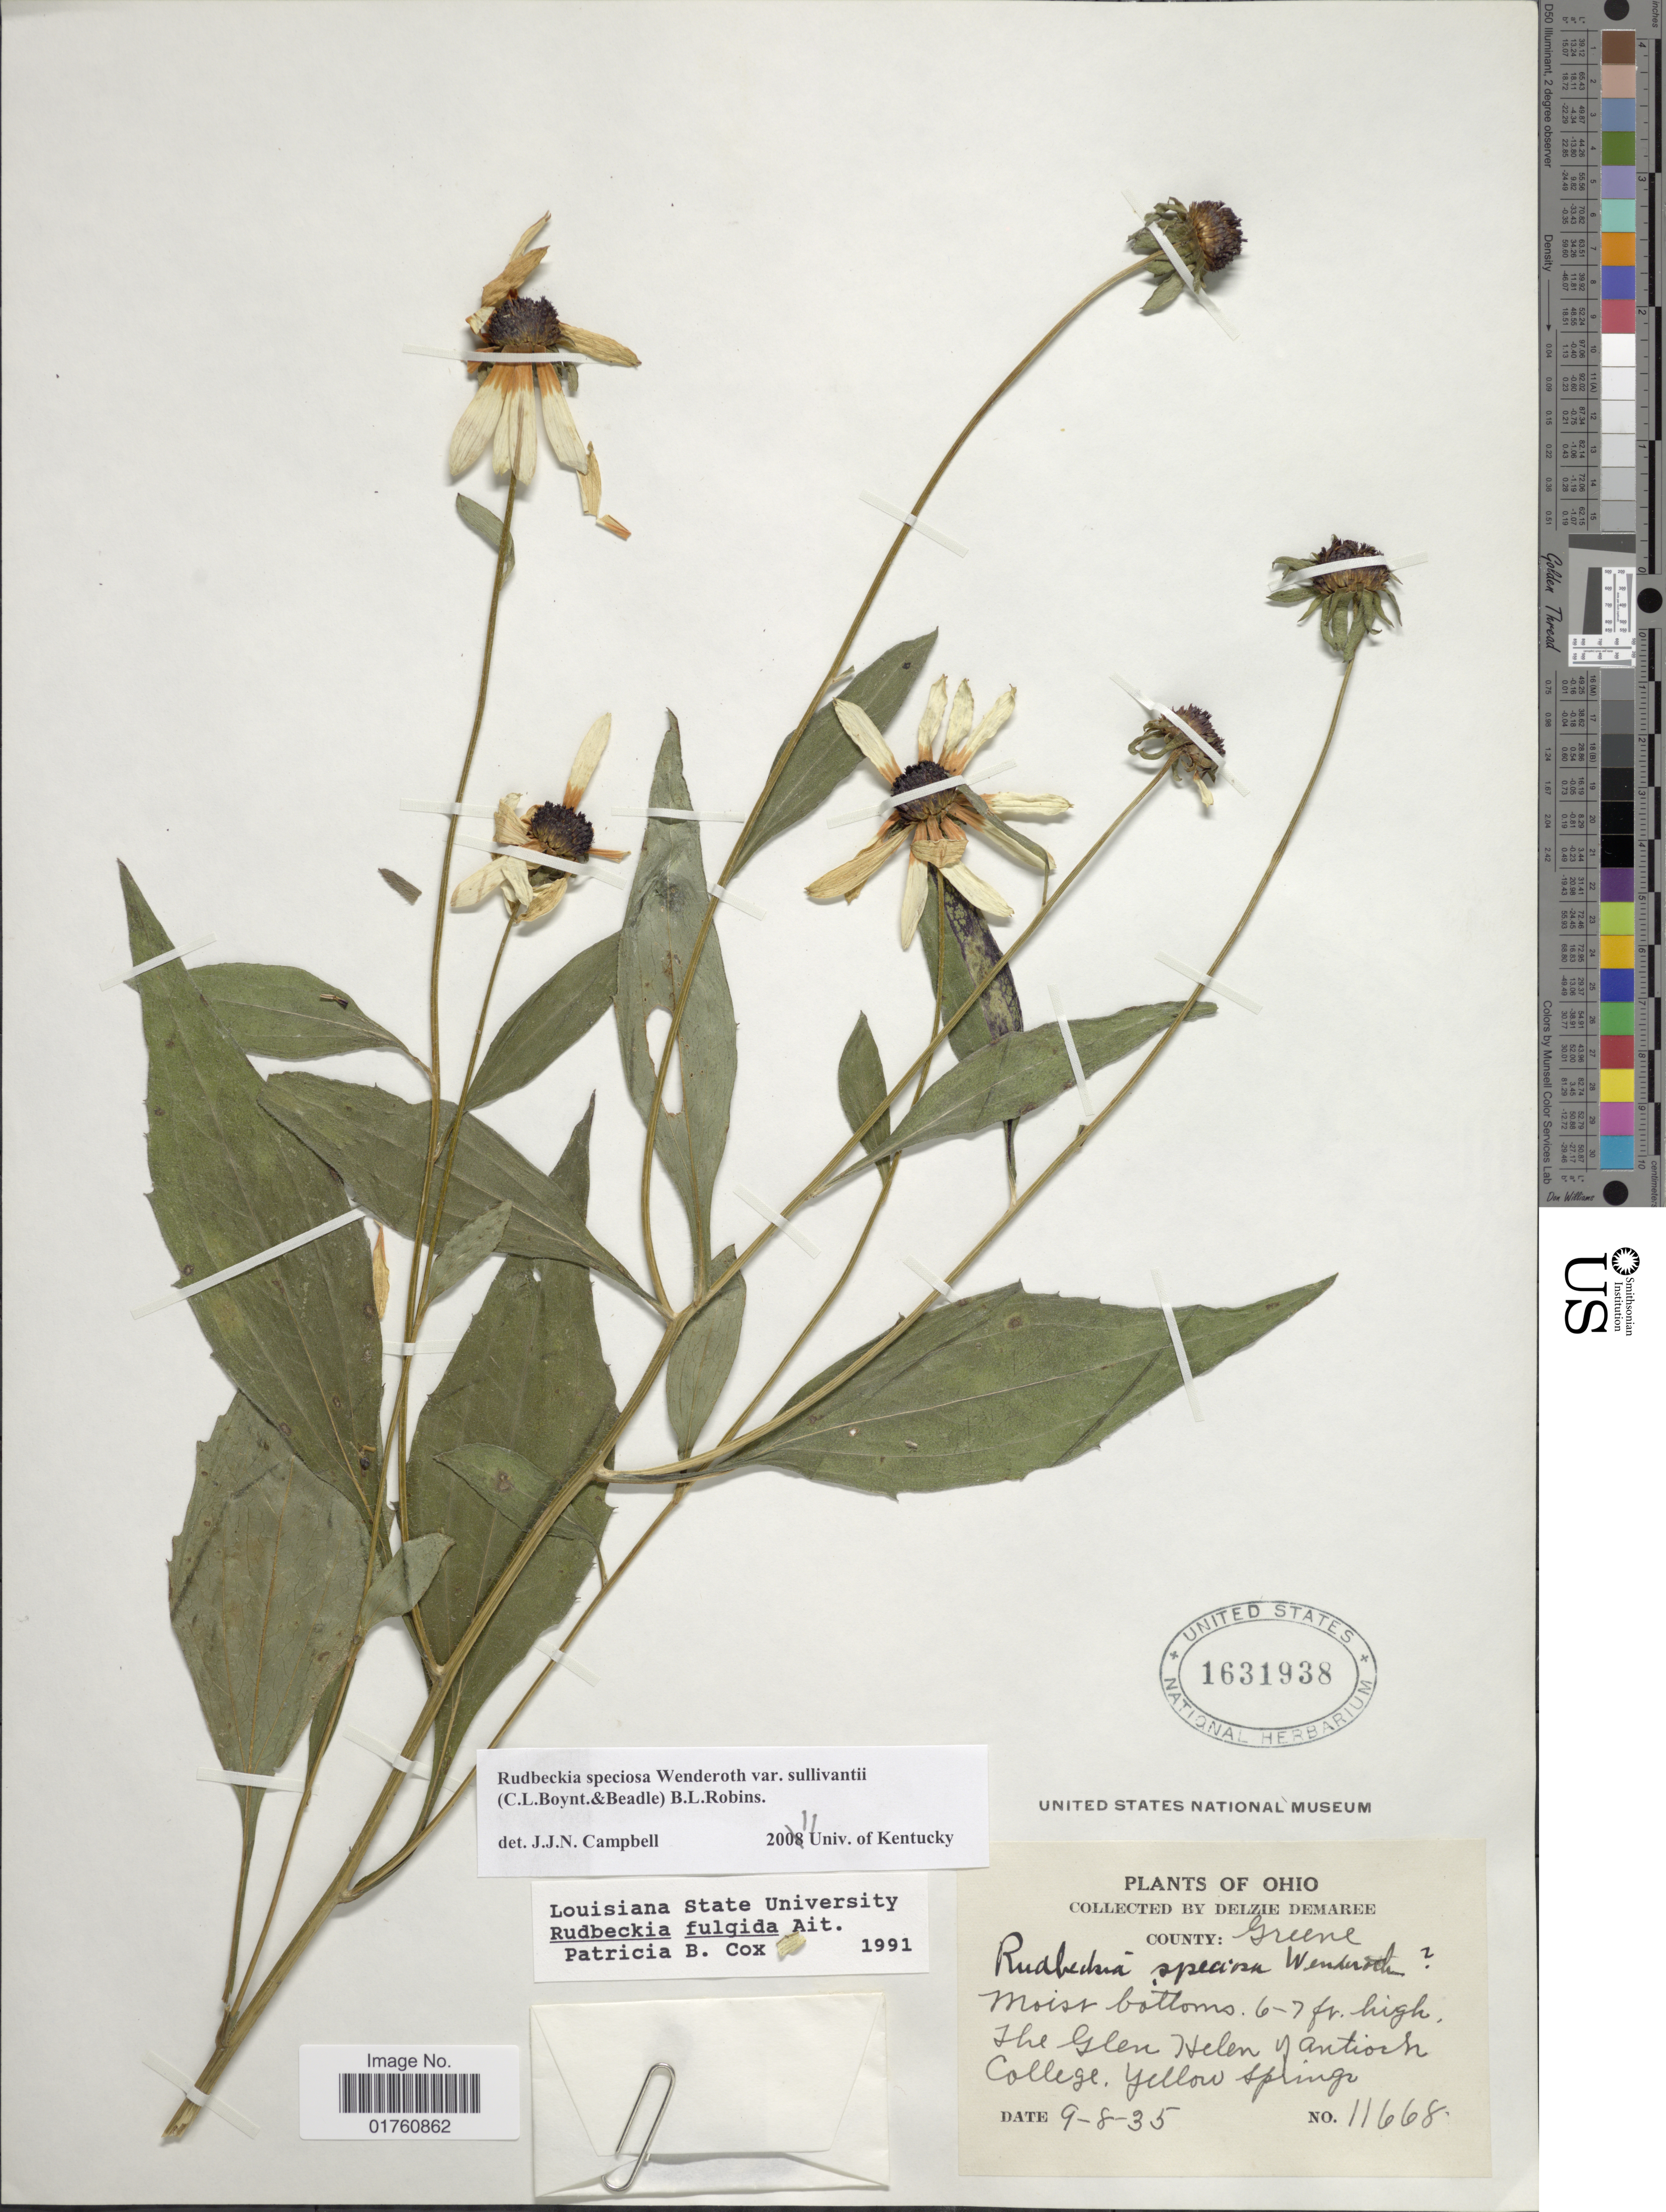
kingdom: Plantae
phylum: Tracheophyta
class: Magnoliopsida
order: Asterales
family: Asteraceae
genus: Rudbeckia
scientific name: Rudbeckia fulgida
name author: Aiton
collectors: D. Demaree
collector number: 11668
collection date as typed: Transcribed d/m/y: 8/9/35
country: United States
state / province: Ohio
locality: County: Greene, The Glen Helen of Antioch College, Yellow Springs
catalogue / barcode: US 1631938